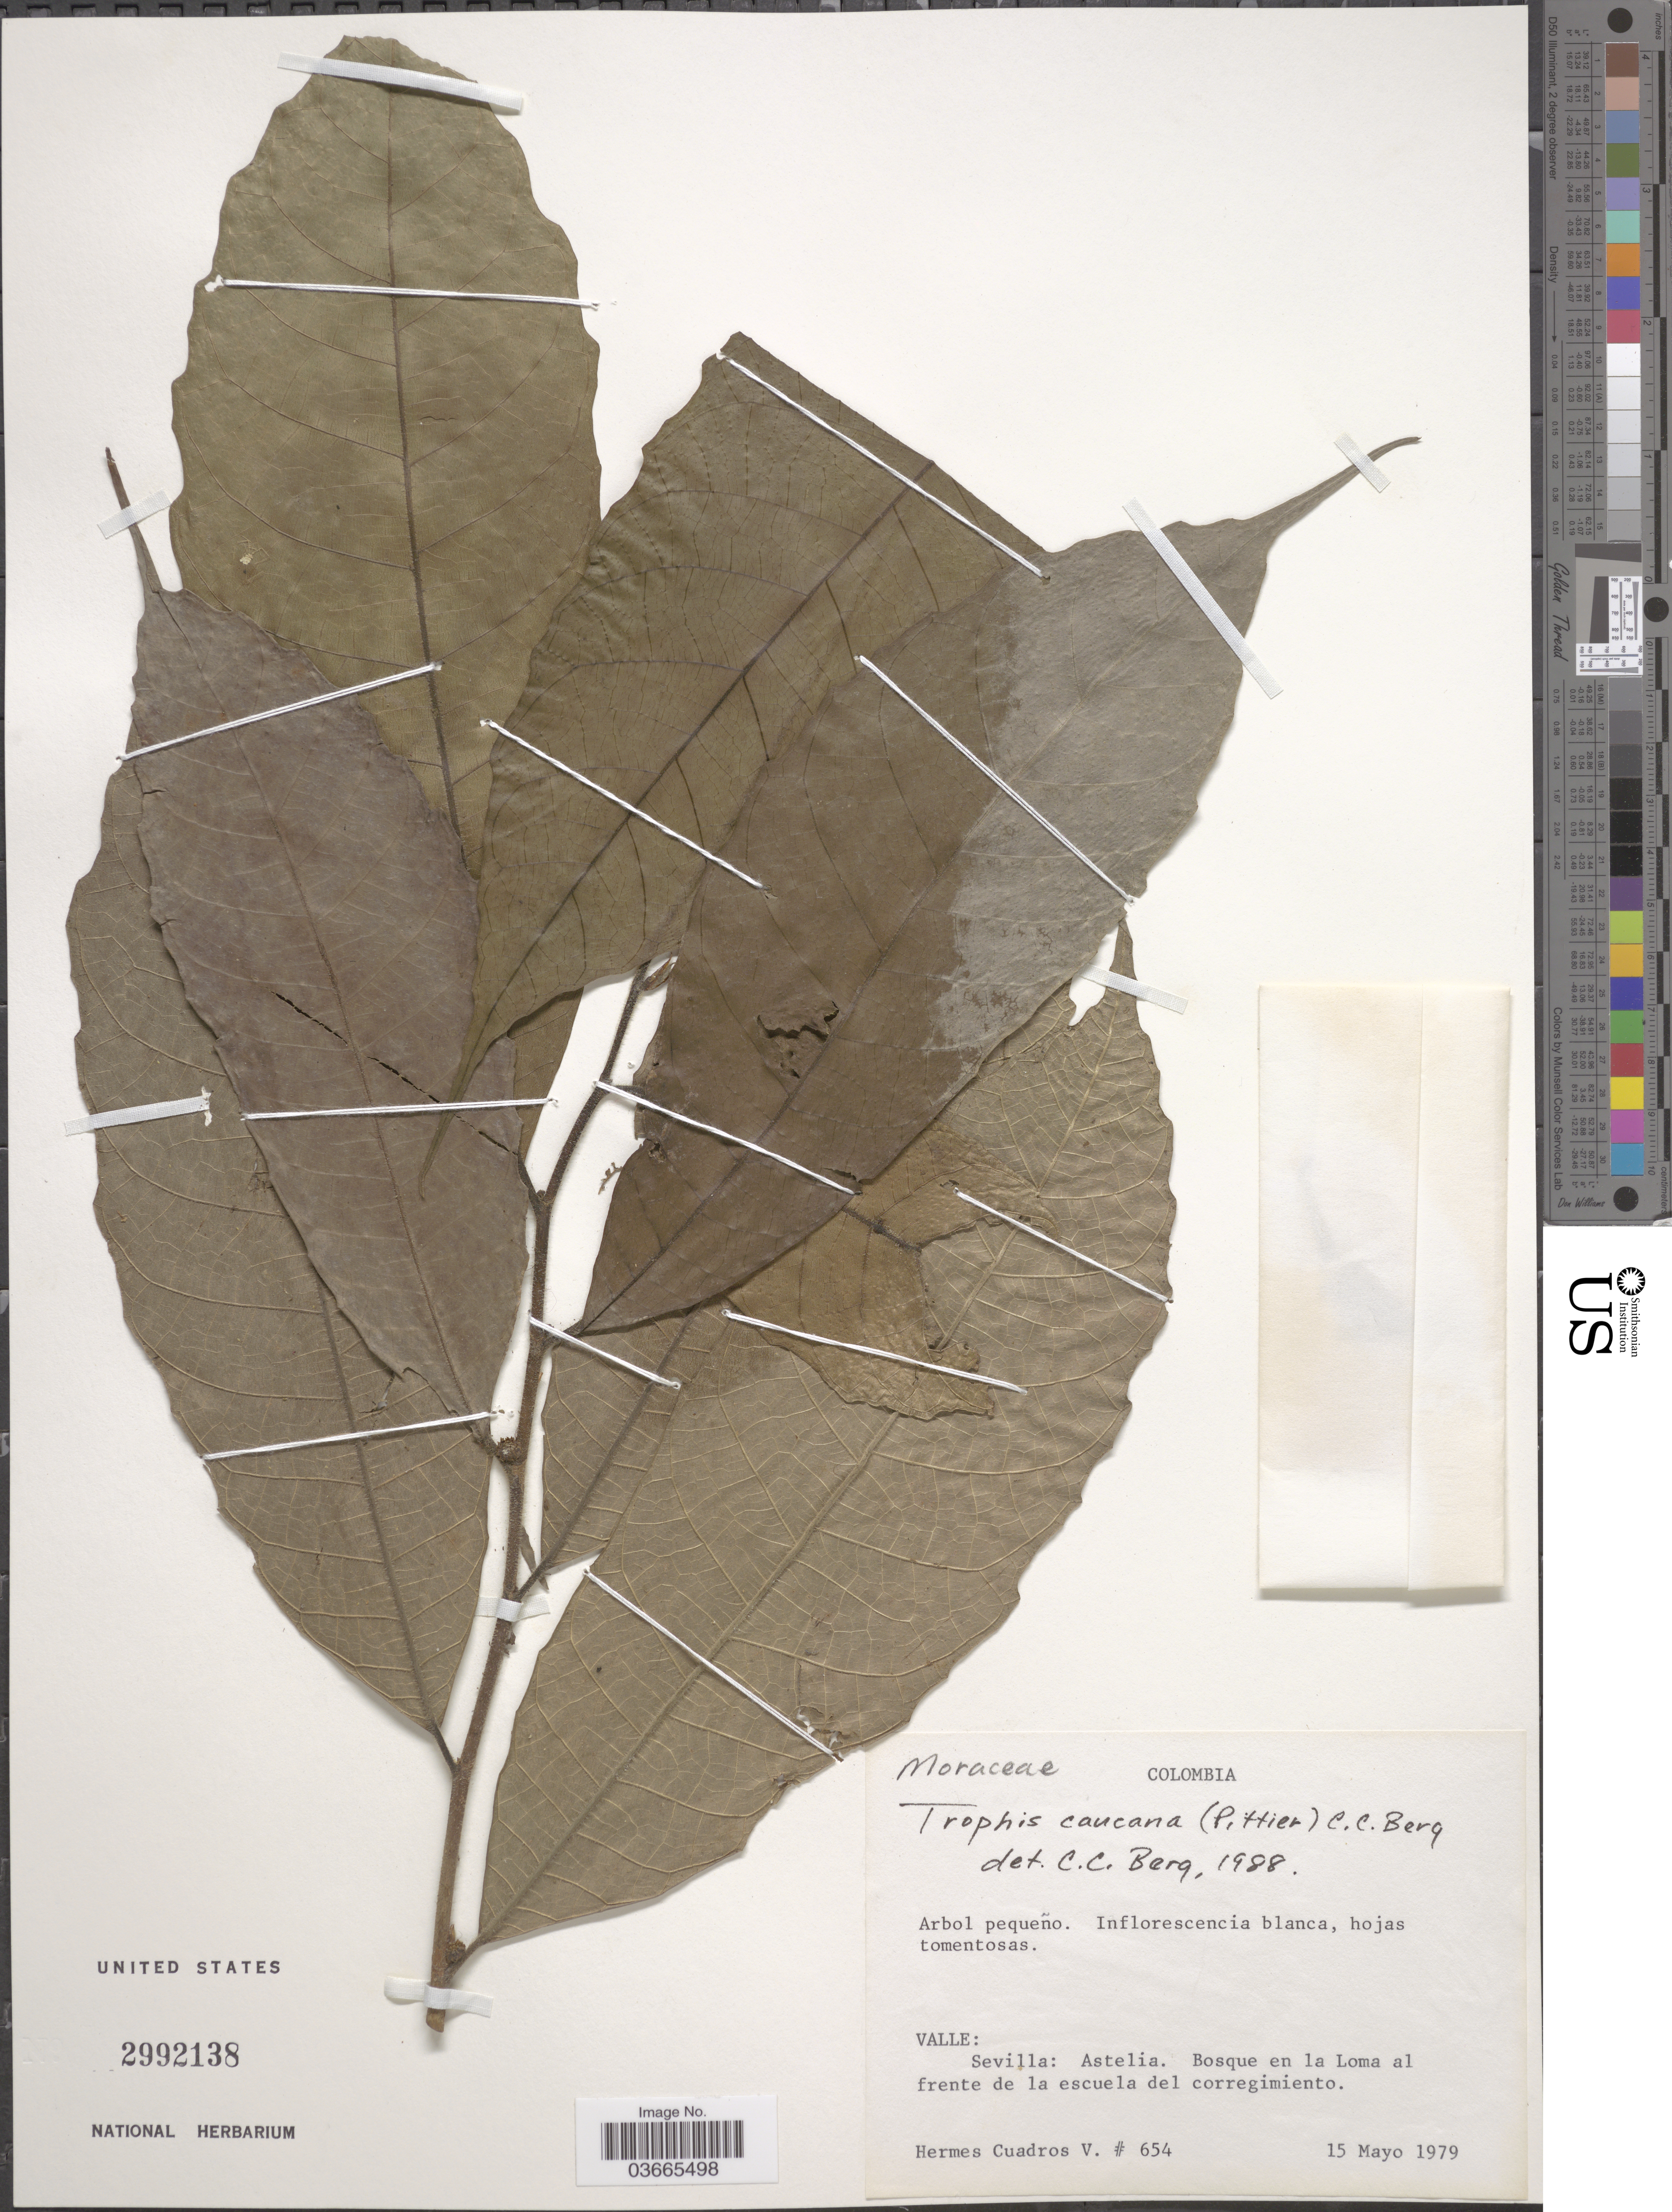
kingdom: Plantae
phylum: Tracheophyta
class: Magnoliopsida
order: Rosales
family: Moraceae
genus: Olmedia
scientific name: Olmedia aspera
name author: Ruiz & Pav.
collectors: H. Cuadros V.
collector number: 654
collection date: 1979-05-15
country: Colombia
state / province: Valle del Cauca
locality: Valle: Sevilla: Astelia. Bosque en la Loma al frente de la escuela del corregimiento.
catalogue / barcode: US 2992138